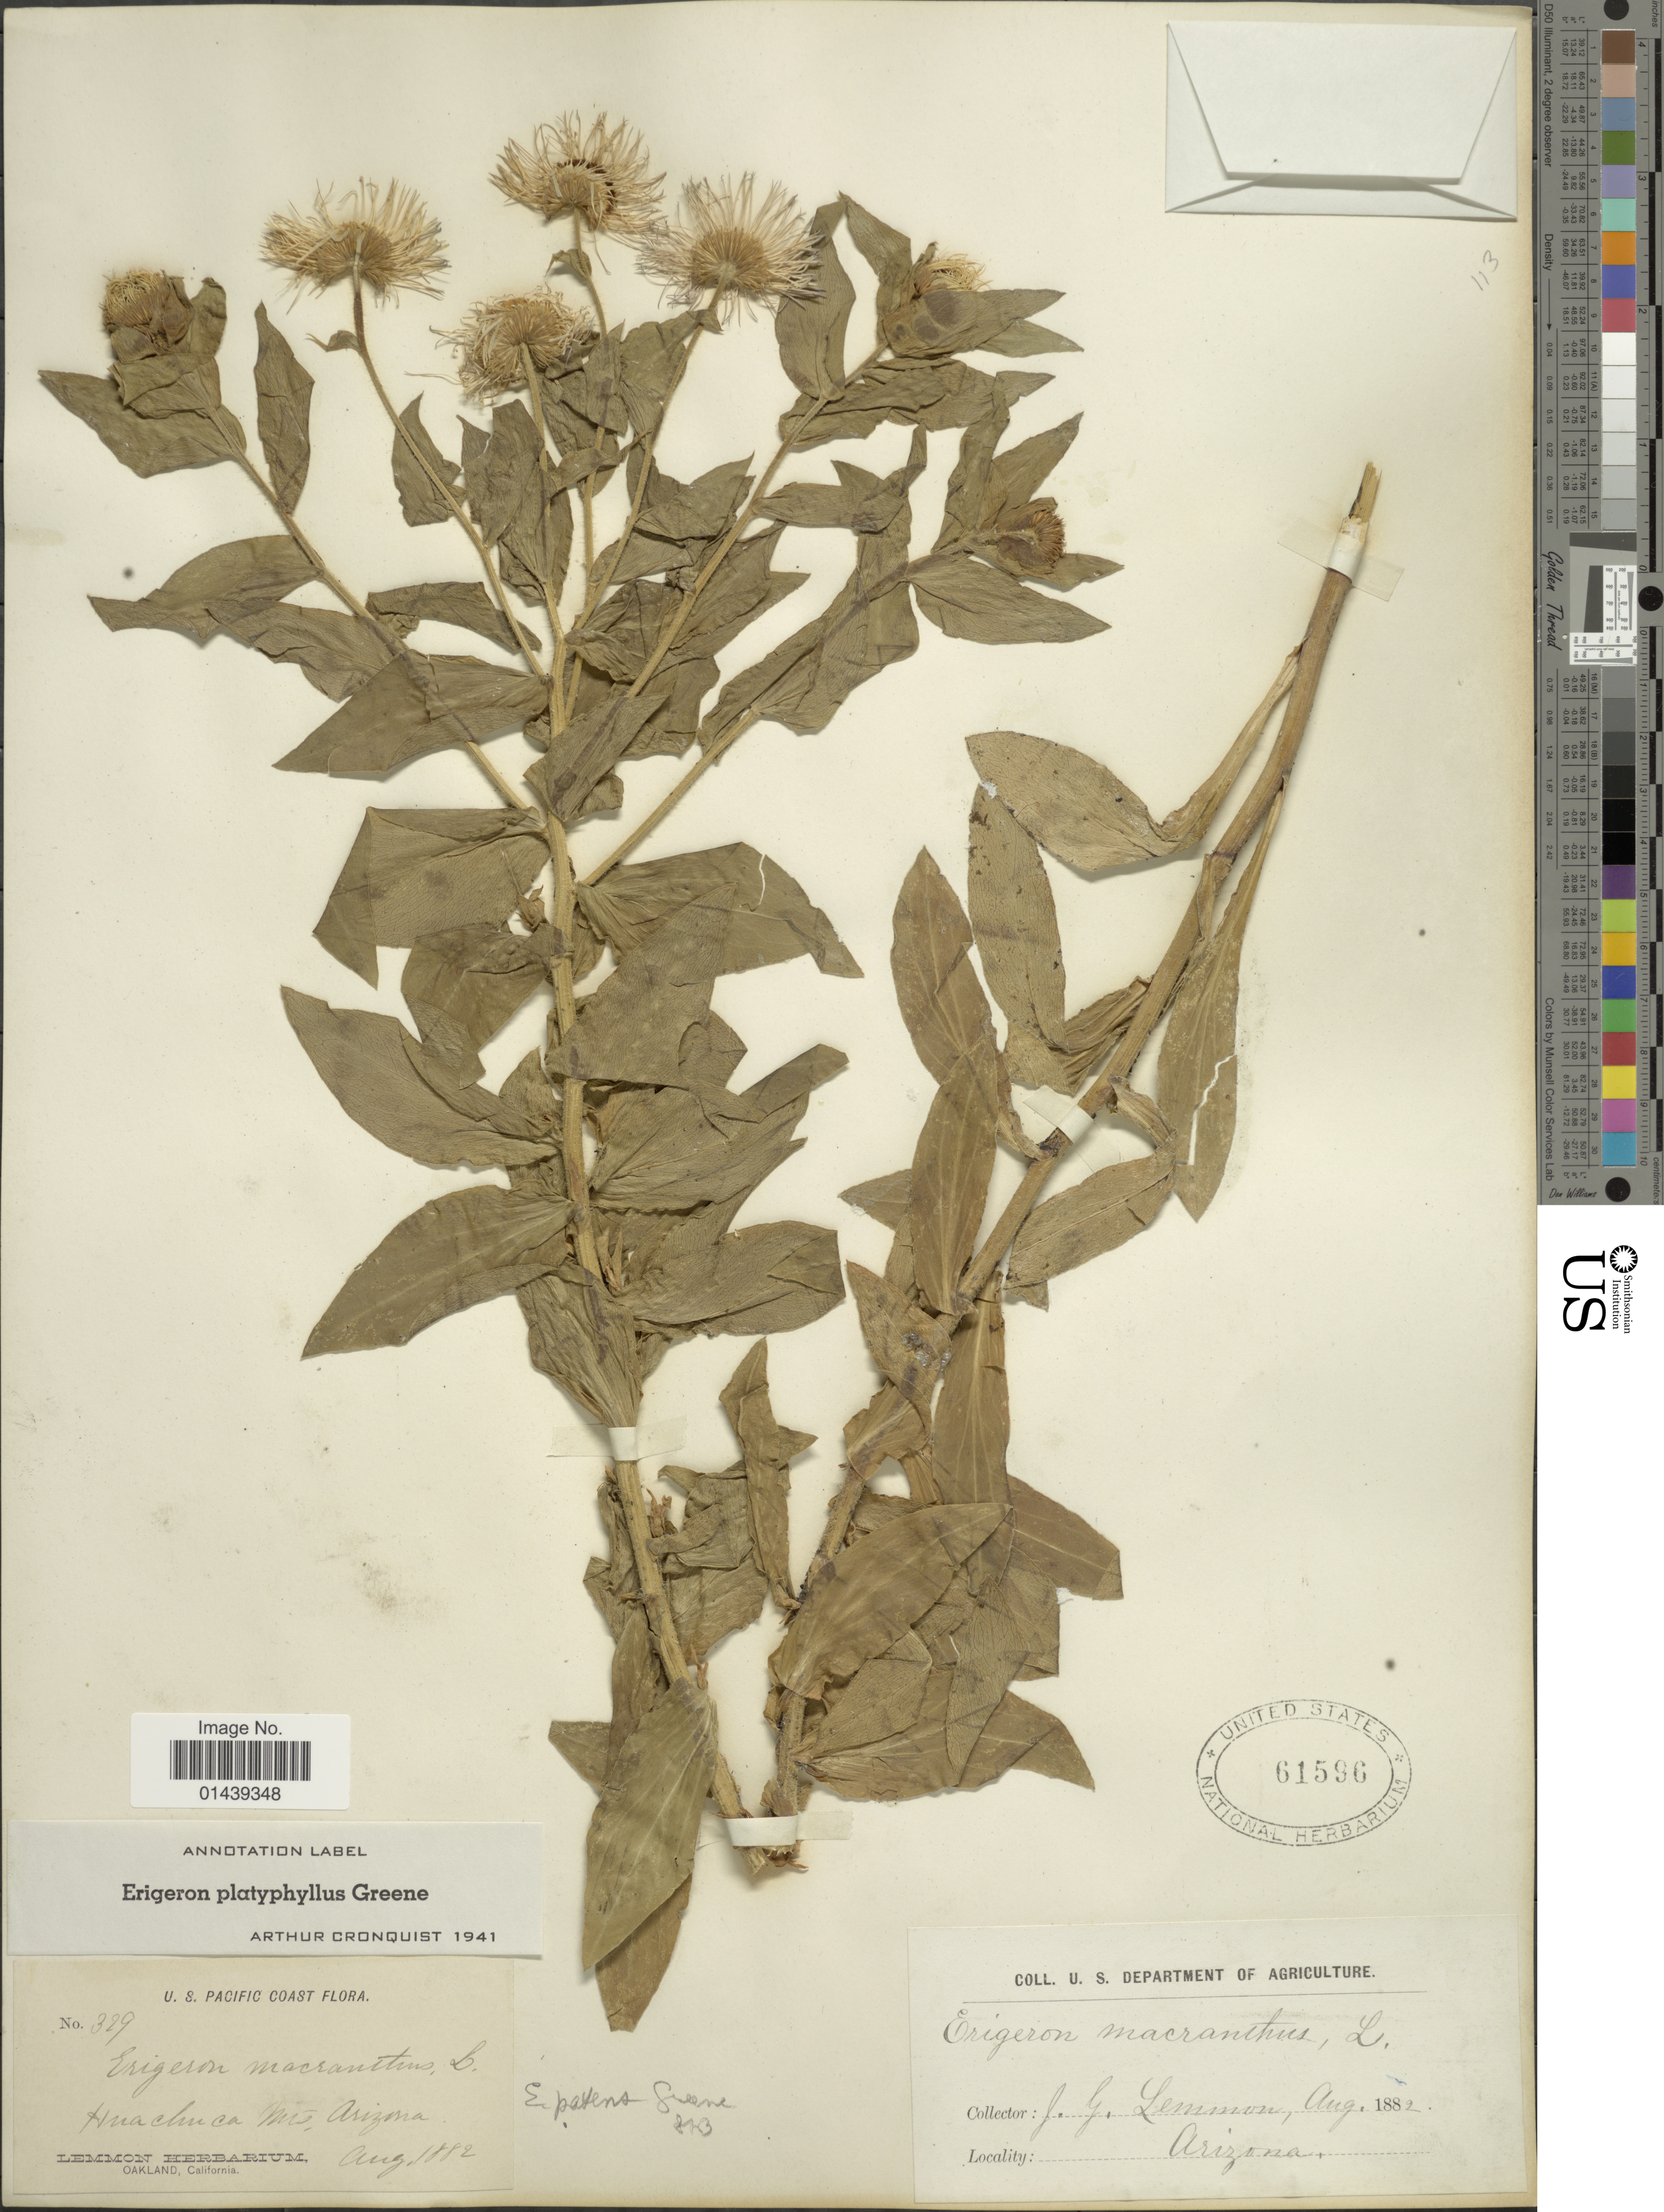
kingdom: Plantae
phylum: Tracheophyta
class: Magnoliopsida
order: Asterales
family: Asteraceae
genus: Erigeron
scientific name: Erigeron platyphyllus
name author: Greene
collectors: J. Lemmon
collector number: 329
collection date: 1882-08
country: United States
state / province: Arizona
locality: Huachuca Mts. U. S. Pacific Coast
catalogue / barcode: US 61596